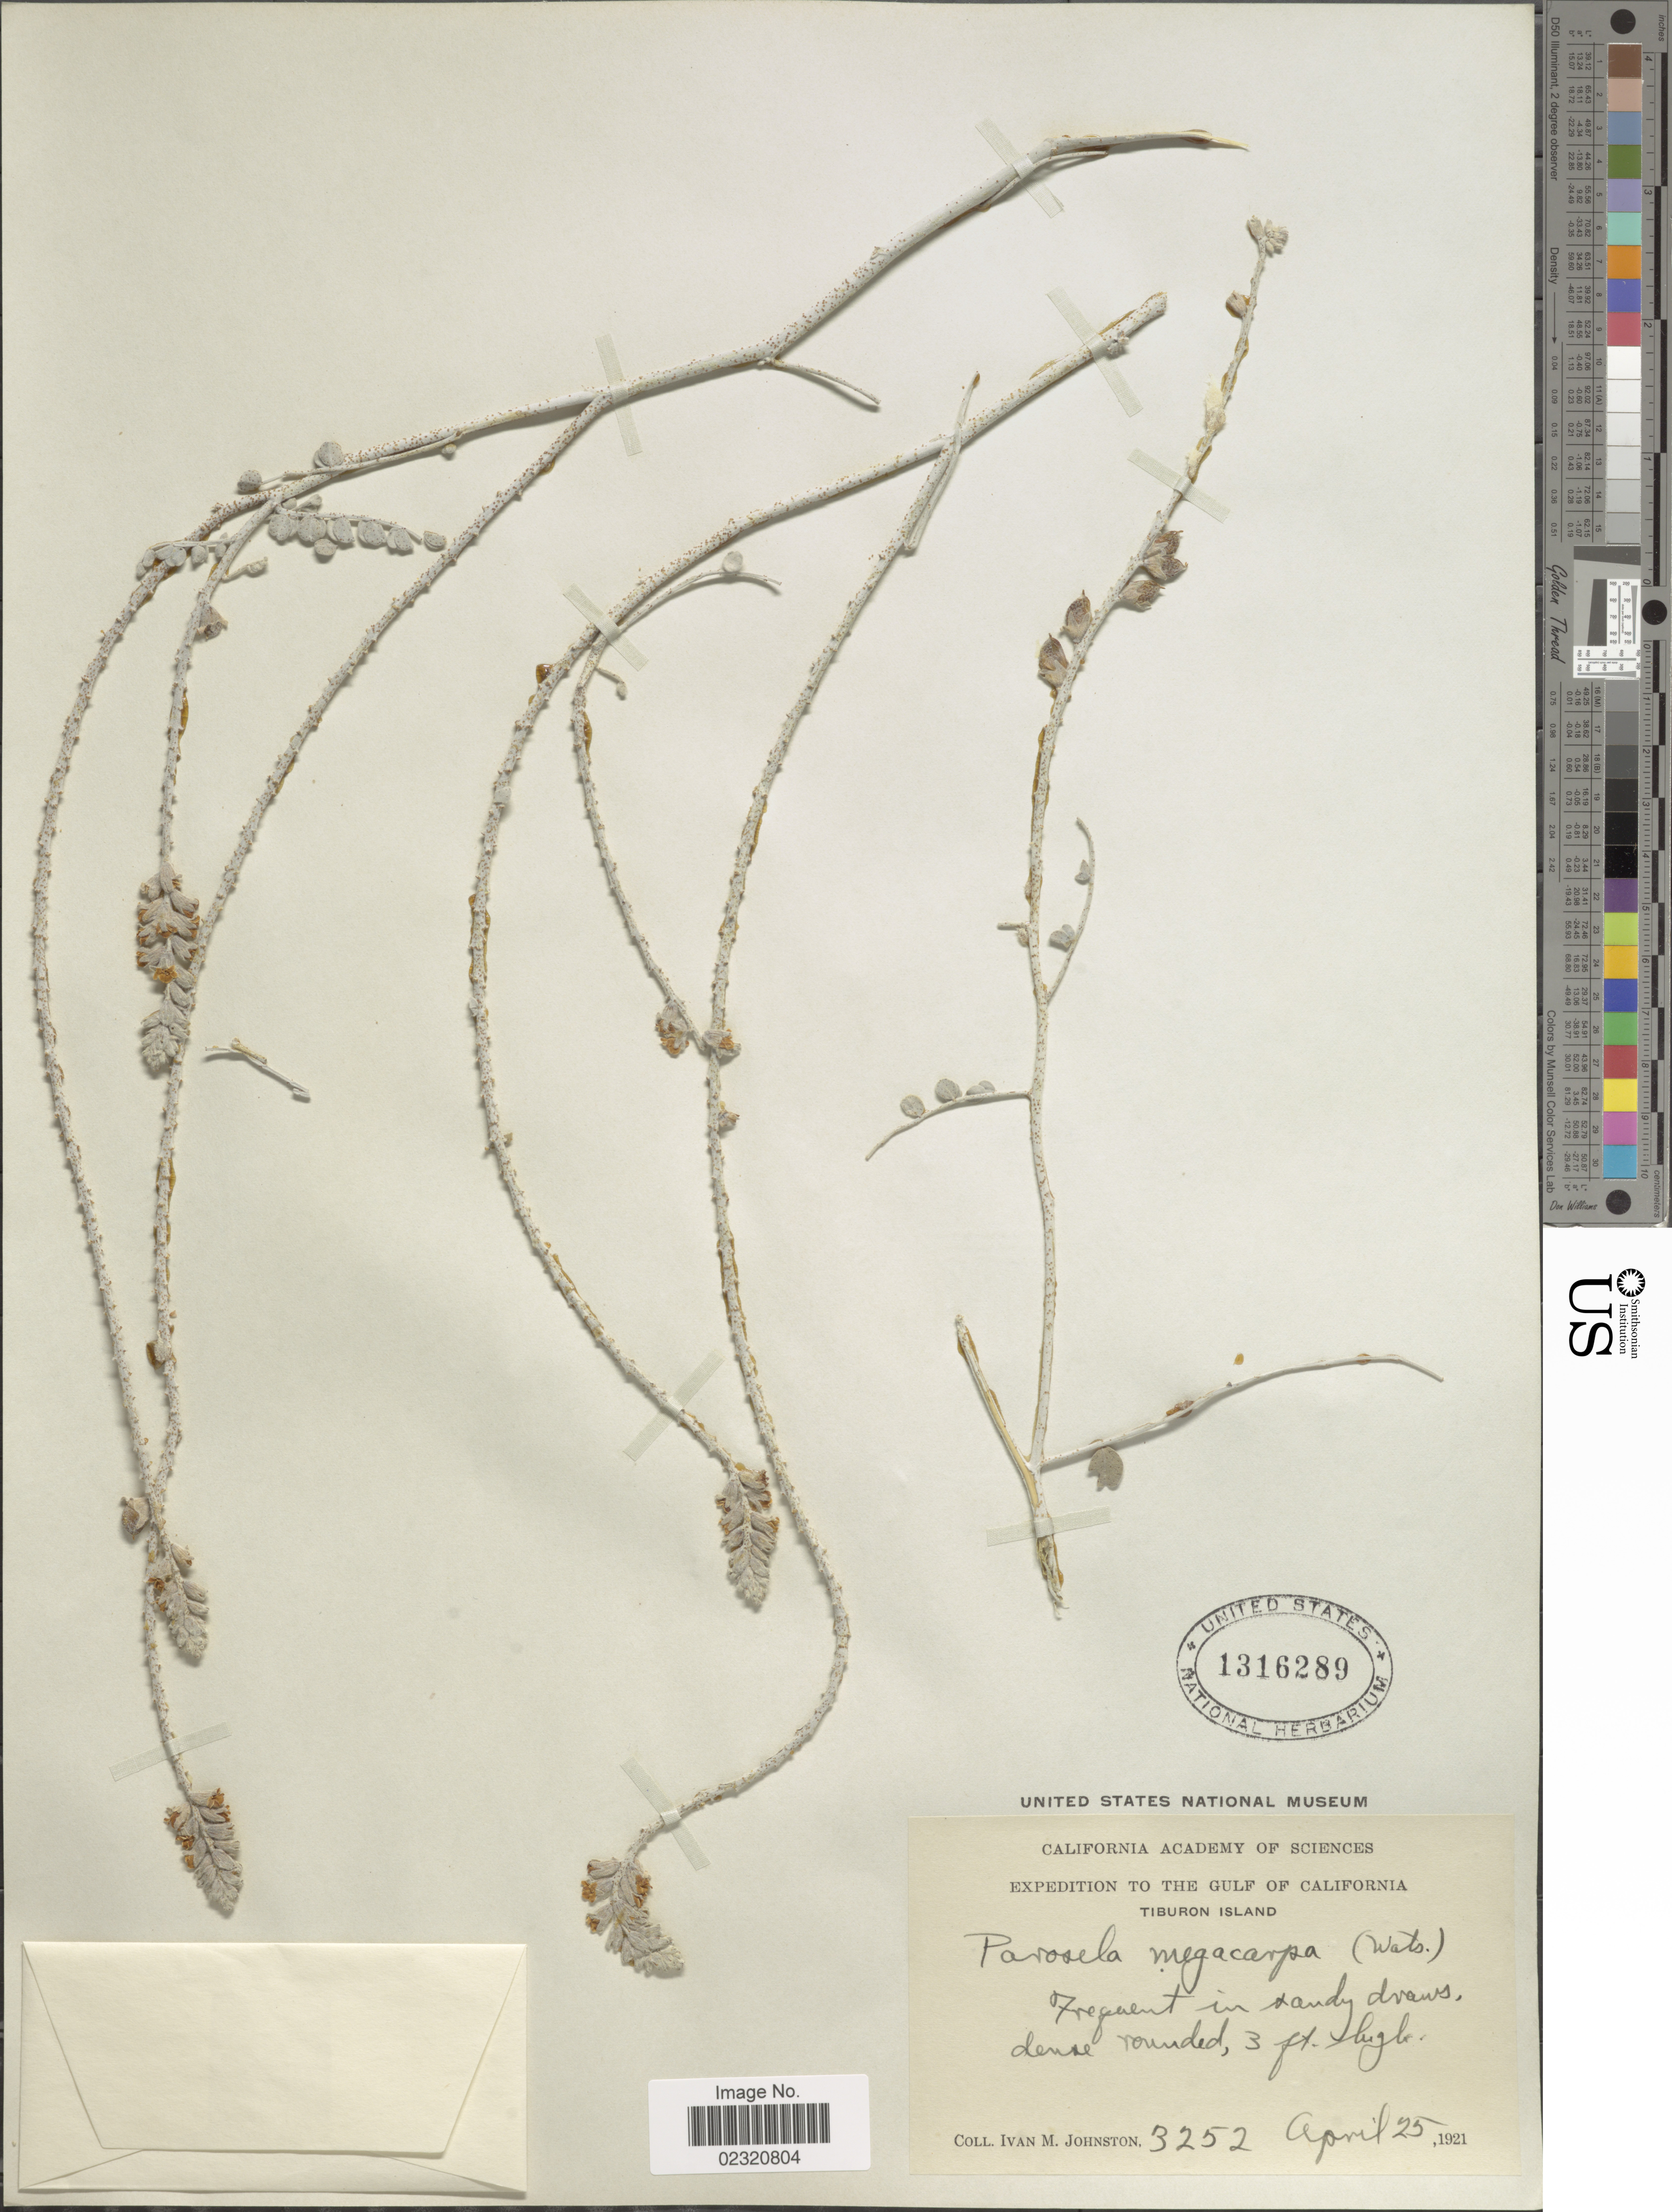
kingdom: Plantae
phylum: Tracheophyta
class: Magnoliopsida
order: Fabales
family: Fabaceae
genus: Errazurizia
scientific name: Errazurizia megacarpa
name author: I.M. Johnst.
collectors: I.M. Johnston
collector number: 3252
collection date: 1921-04-25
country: Mexico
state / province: Sonora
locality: Tiburon Island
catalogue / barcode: US 1316289